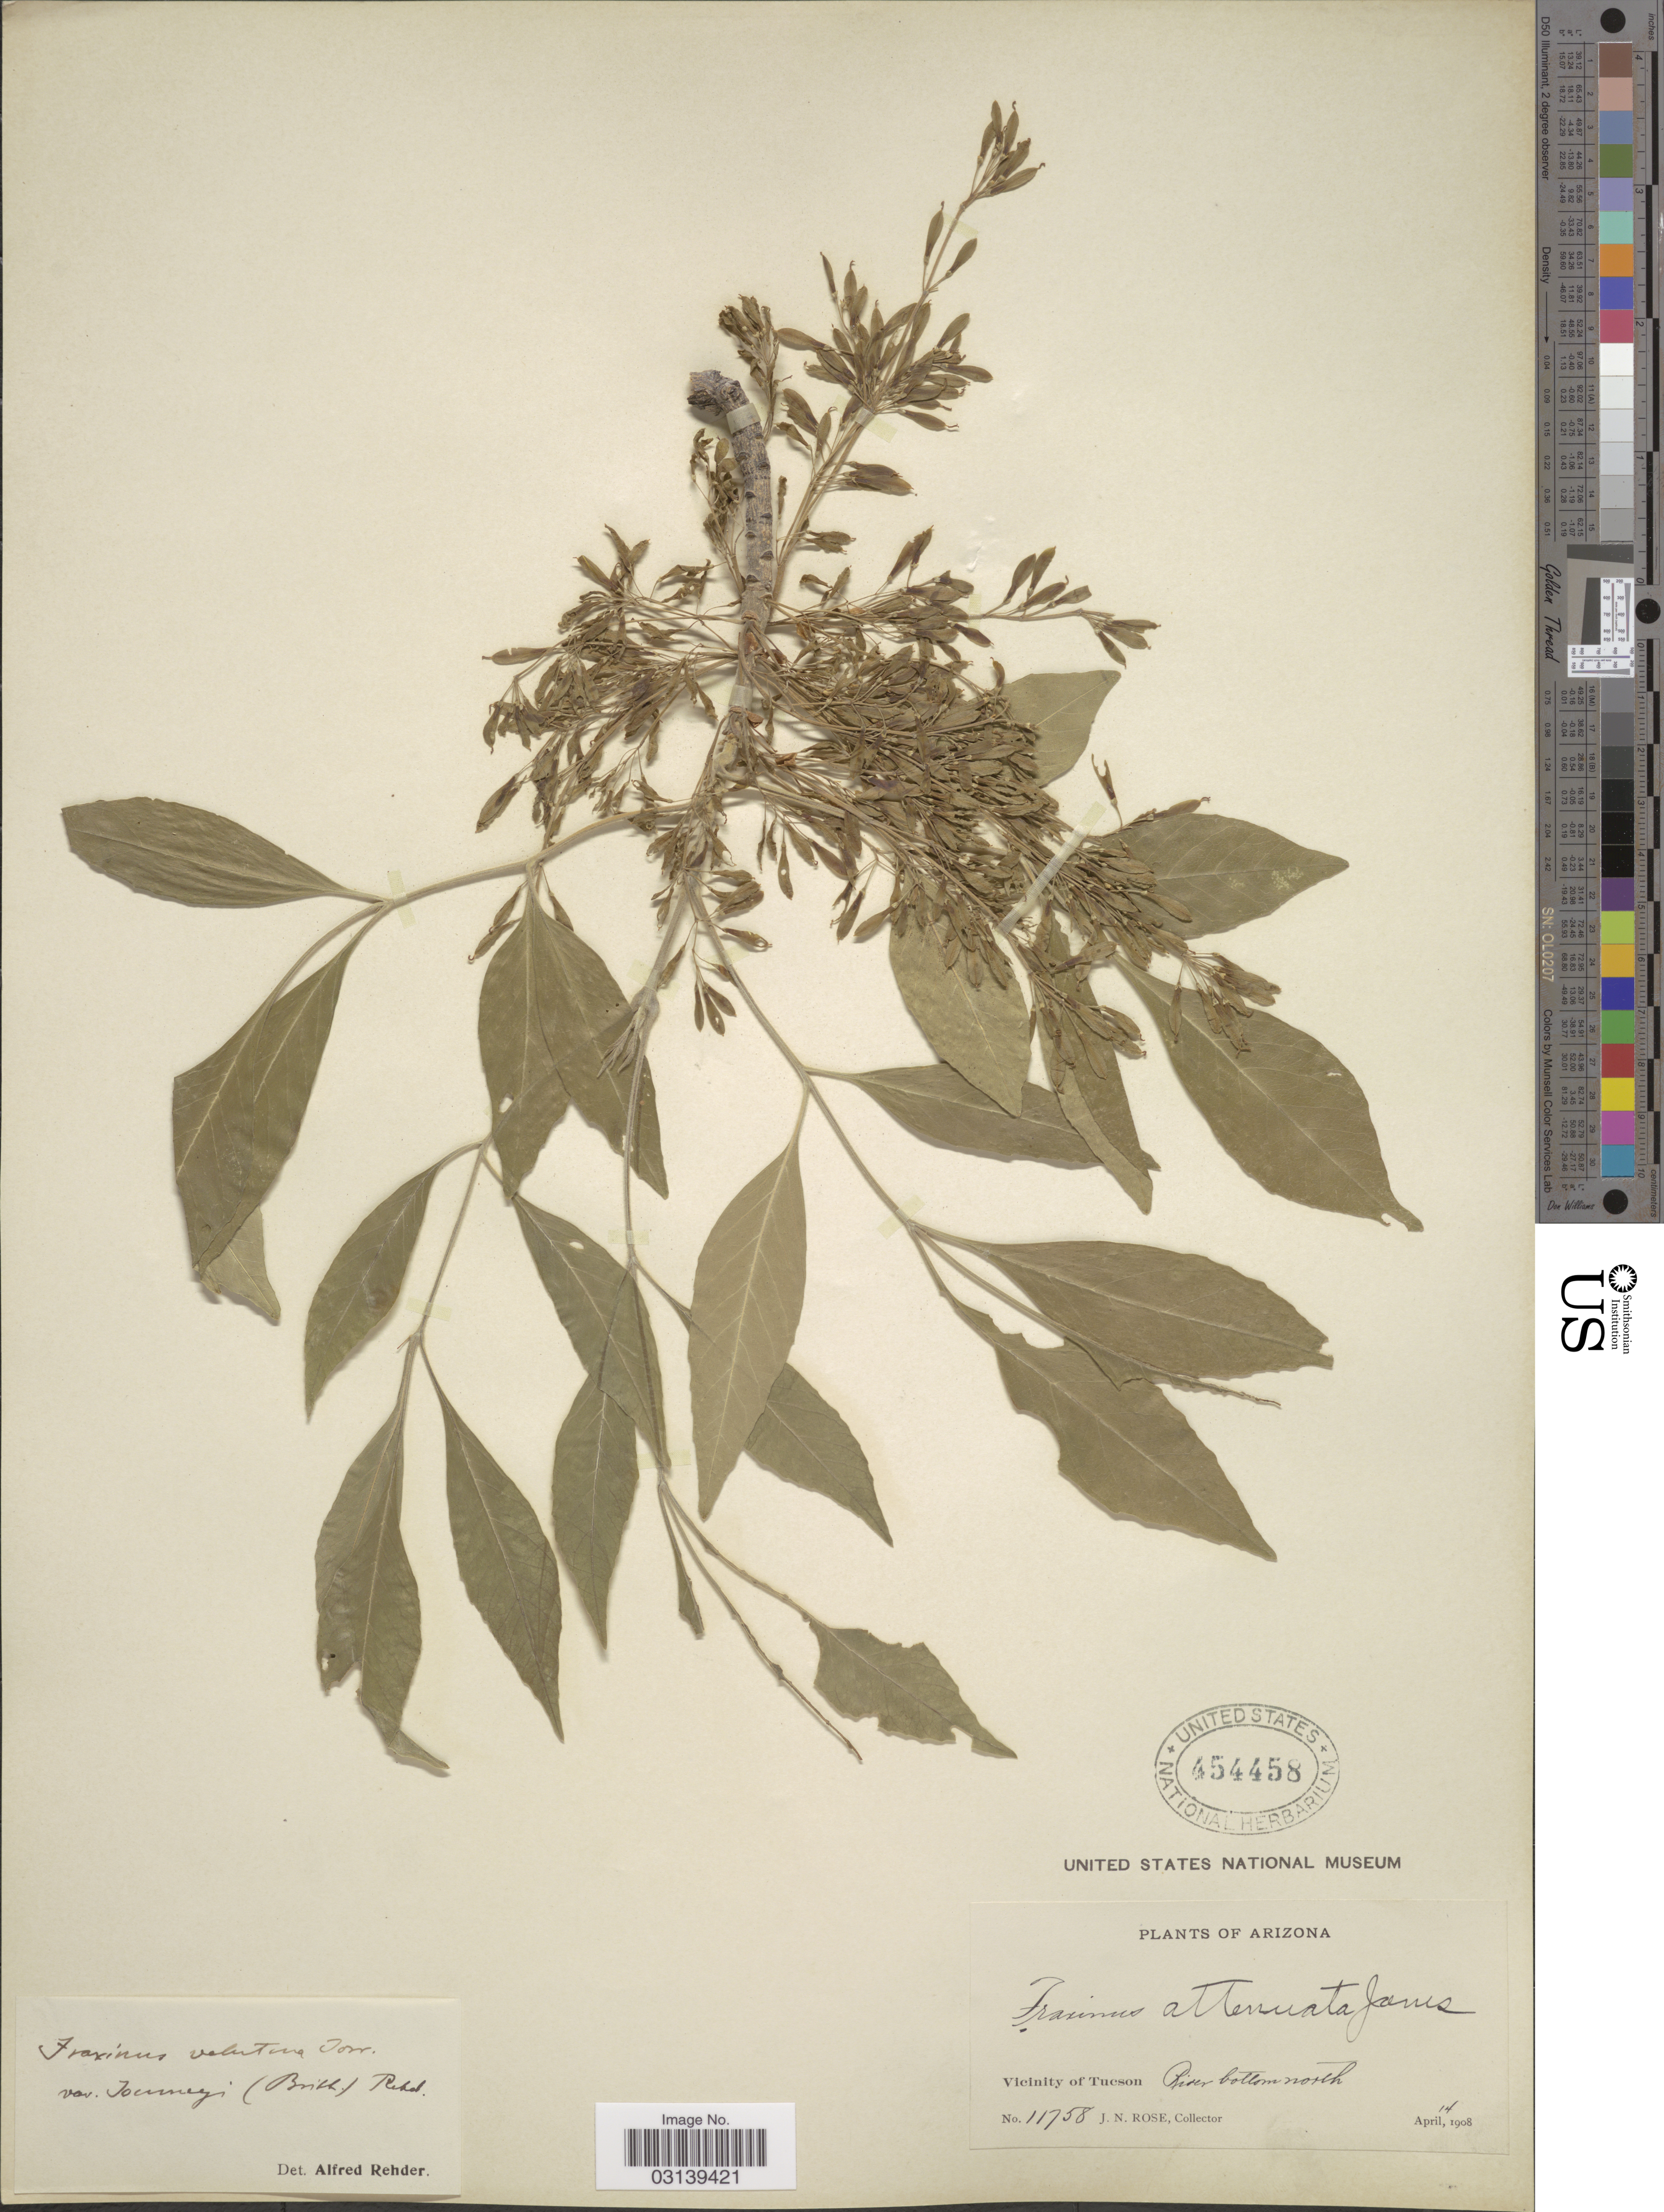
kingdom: Plantae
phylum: Tracheophyta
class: Magnoliopsida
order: Lamiales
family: Oleaceae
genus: Fraxinus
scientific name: Fraxinus velutina var. toumeyi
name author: (Britton) Rehder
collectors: J. N. Rose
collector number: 11758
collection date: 1908-04-14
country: United States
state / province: Arizona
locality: Vicinity of Tucson, River bottom north.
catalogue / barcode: US 454458